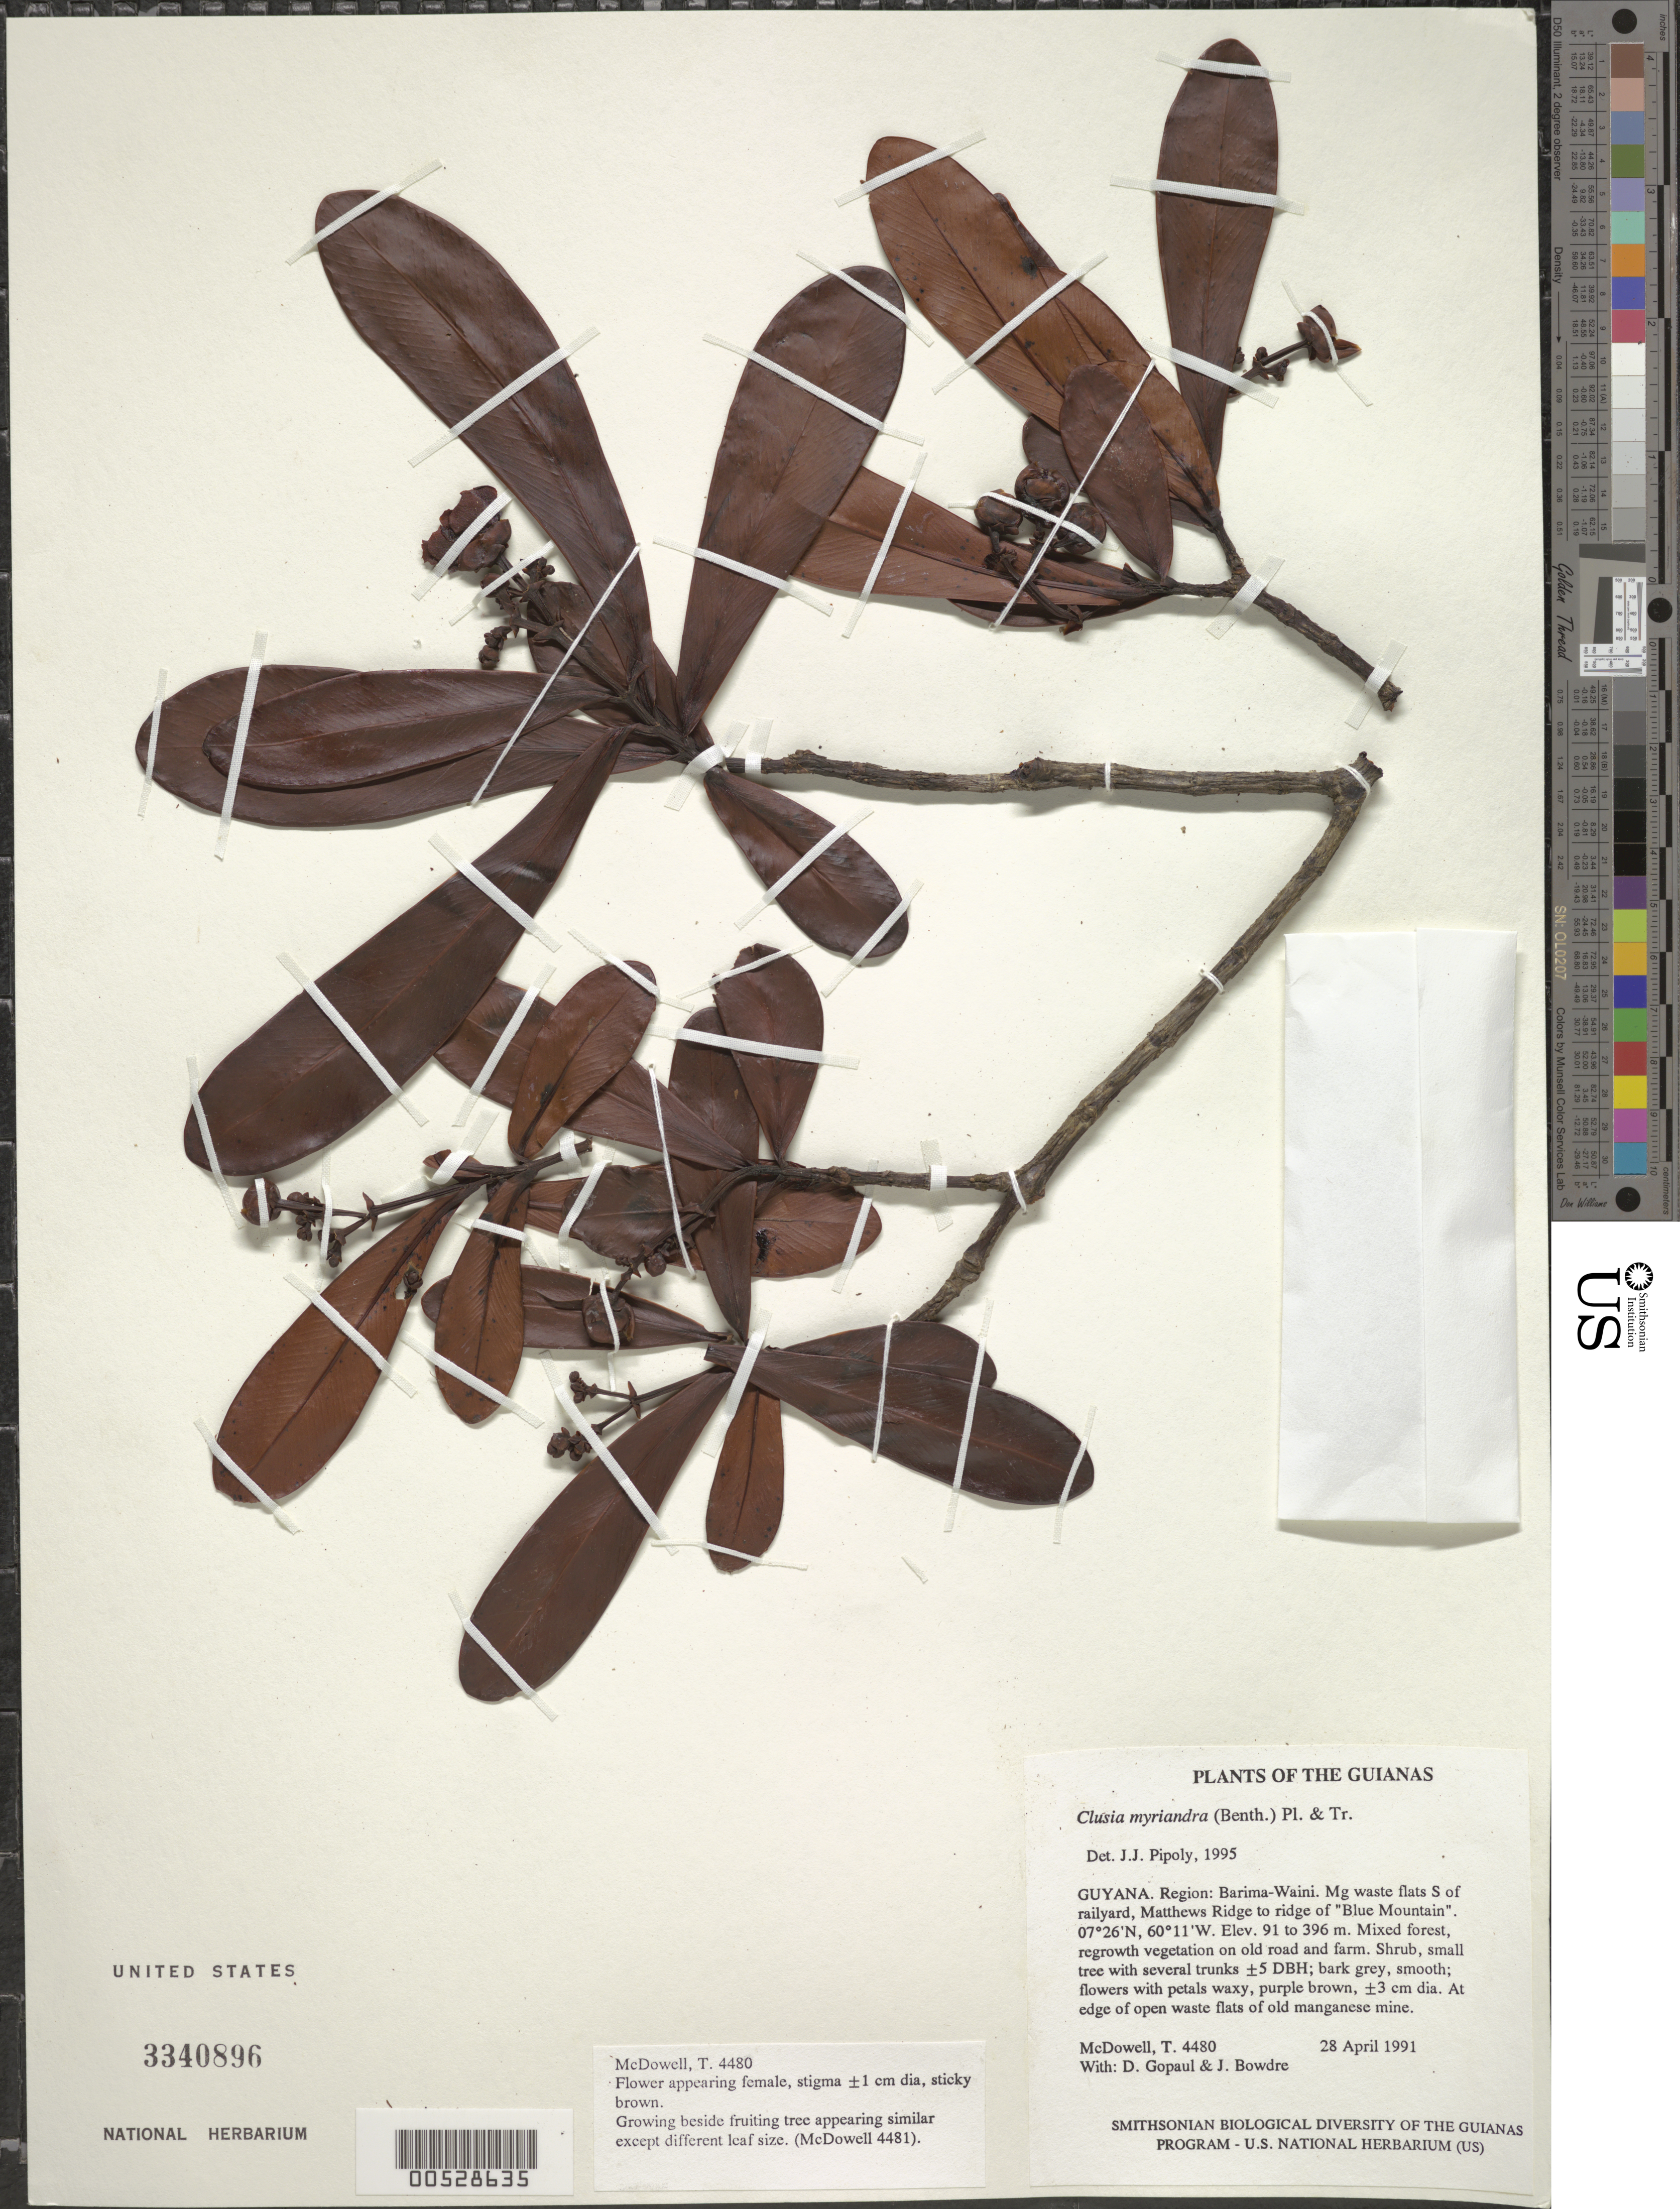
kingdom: Plantae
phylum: Tracheophyta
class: Magnoliopsida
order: Malpighiales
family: Clusiaceae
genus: Clusia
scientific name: Clusia myriandra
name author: (Benth.) Planch. & Triana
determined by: Pipoly, J. J., III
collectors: T. McDowell, D. Gopaul & J. Bowdre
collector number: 4480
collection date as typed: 28 April 1991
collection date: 1991-04-28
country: Guyana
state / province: Barima-Waini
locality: Mg waste flats S of railyard, Matthews Ridge to ridge of "Blue Mountain"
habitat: Mixed forest, regrowth vegetation on old road and farm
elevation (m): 91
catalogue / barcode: US 3340896